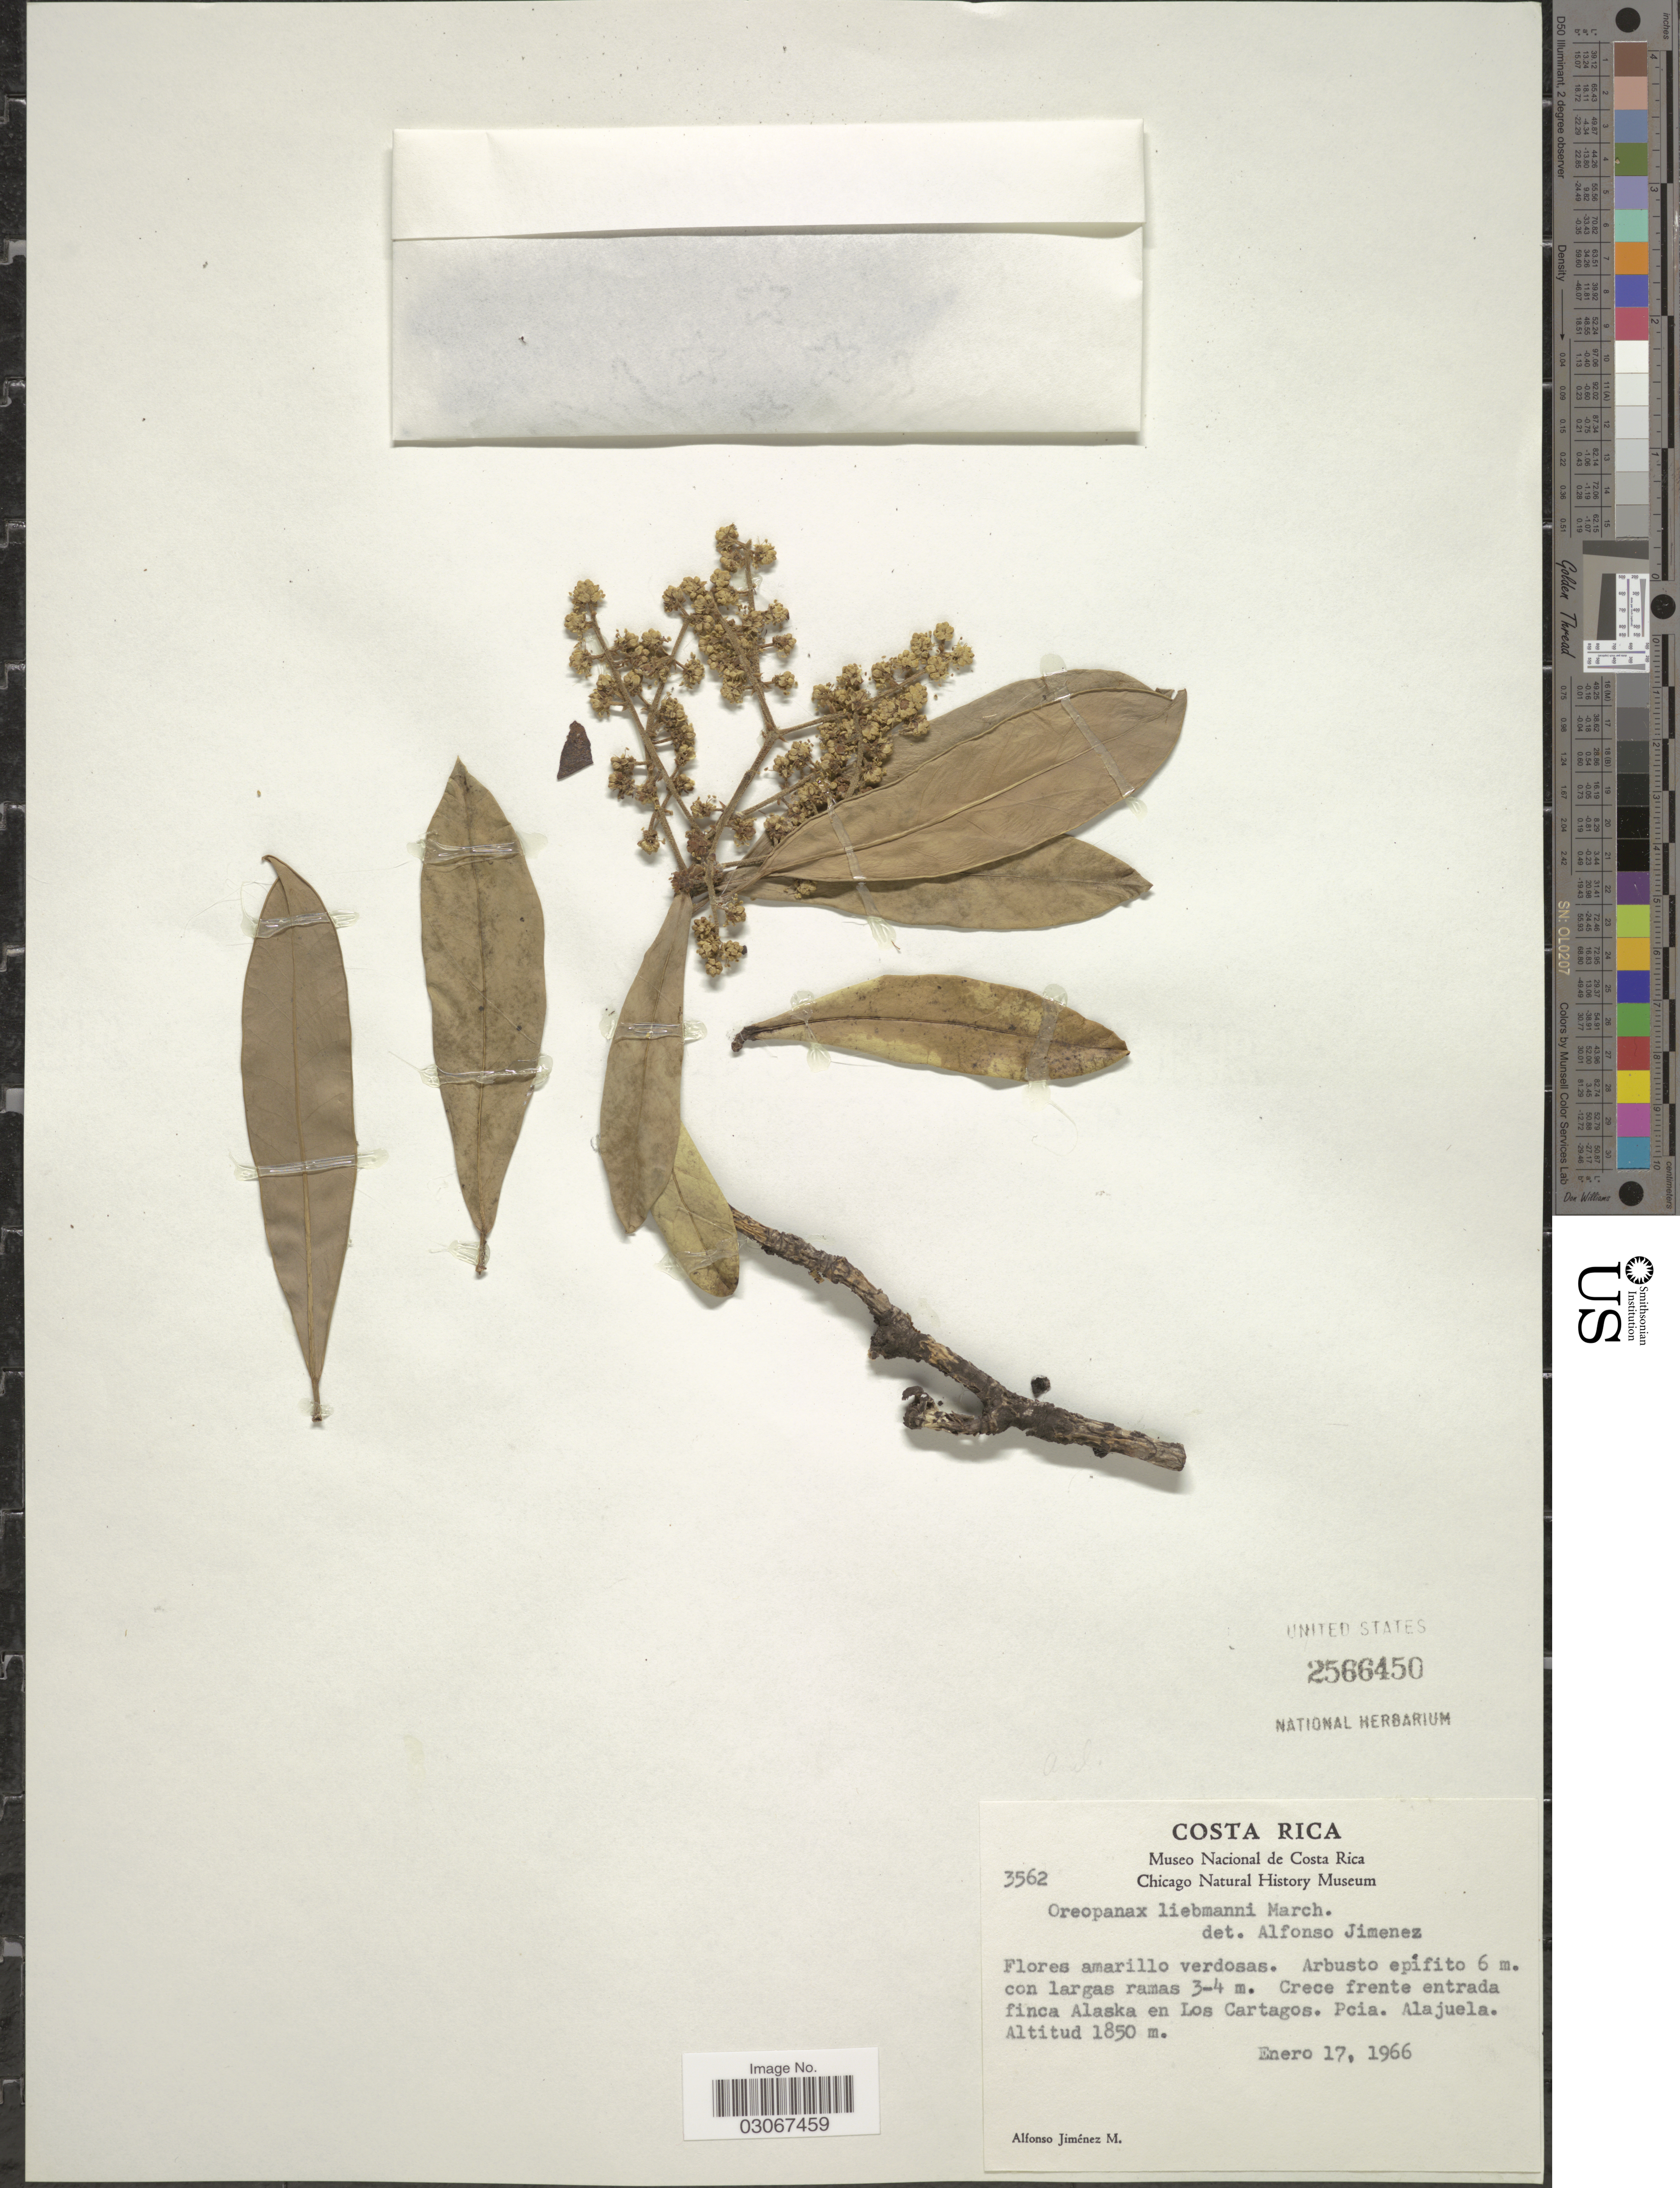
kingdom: Plantae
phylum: Tracheophyta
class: Magnoliopsida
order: Apiales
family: Araliaceae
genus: Oreopanax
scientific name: Oreopanax liebmannii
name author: Marchal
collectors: A. Jimenez M.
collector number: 3562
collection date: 1966-01-17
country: Costa Rica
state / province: Alajuela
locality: Crece frente entrada finca Alaska en Los Cartagos.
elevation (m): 1850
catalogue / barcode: US 2566450